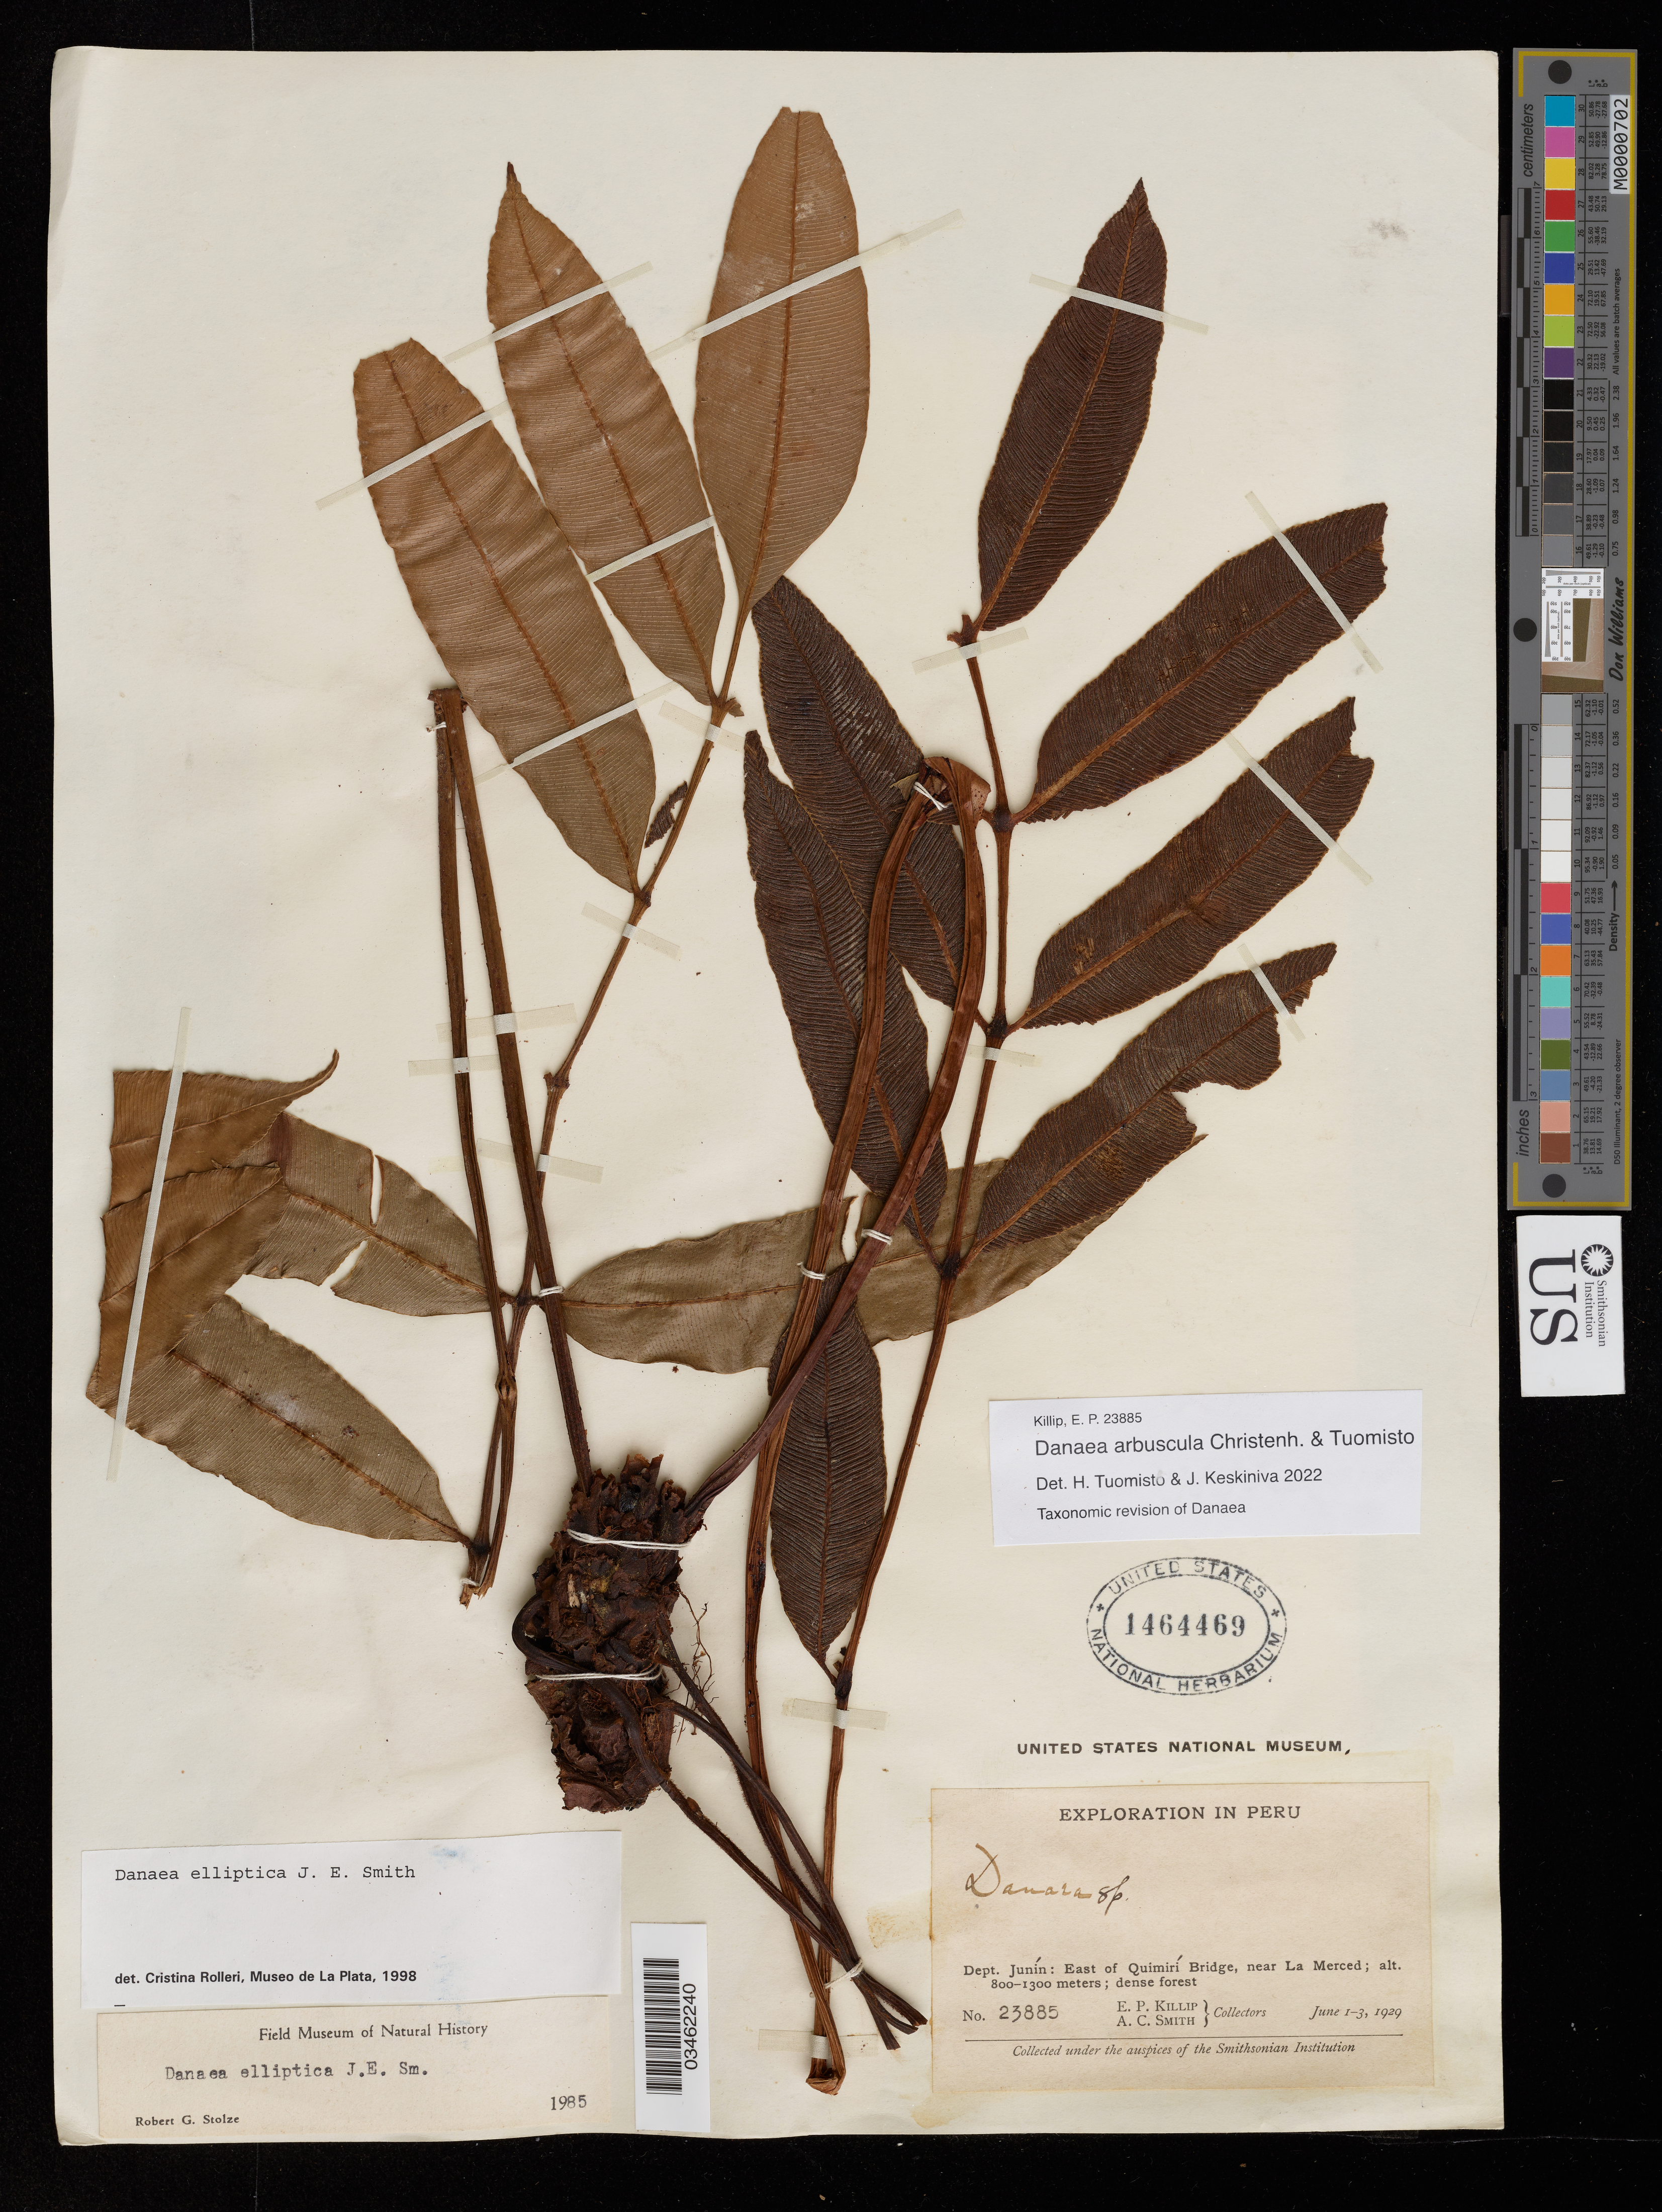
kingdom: Plantae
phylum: Tracheophyta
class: Polypodiopsida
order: Marattiales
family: Marattiaceae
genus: Danaea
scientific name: Danaea arbuscula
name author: Christenh. & Tuomisto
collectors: E. P. Killip & A. C. Smith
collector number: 23885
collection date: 1929-06-01/1929-06-03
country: Peru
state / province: Junin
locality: Exploration in Peru. Dept. Junín: East of Quimirí Bridge, near La Merced.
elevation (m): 800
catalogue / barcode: US 1464469